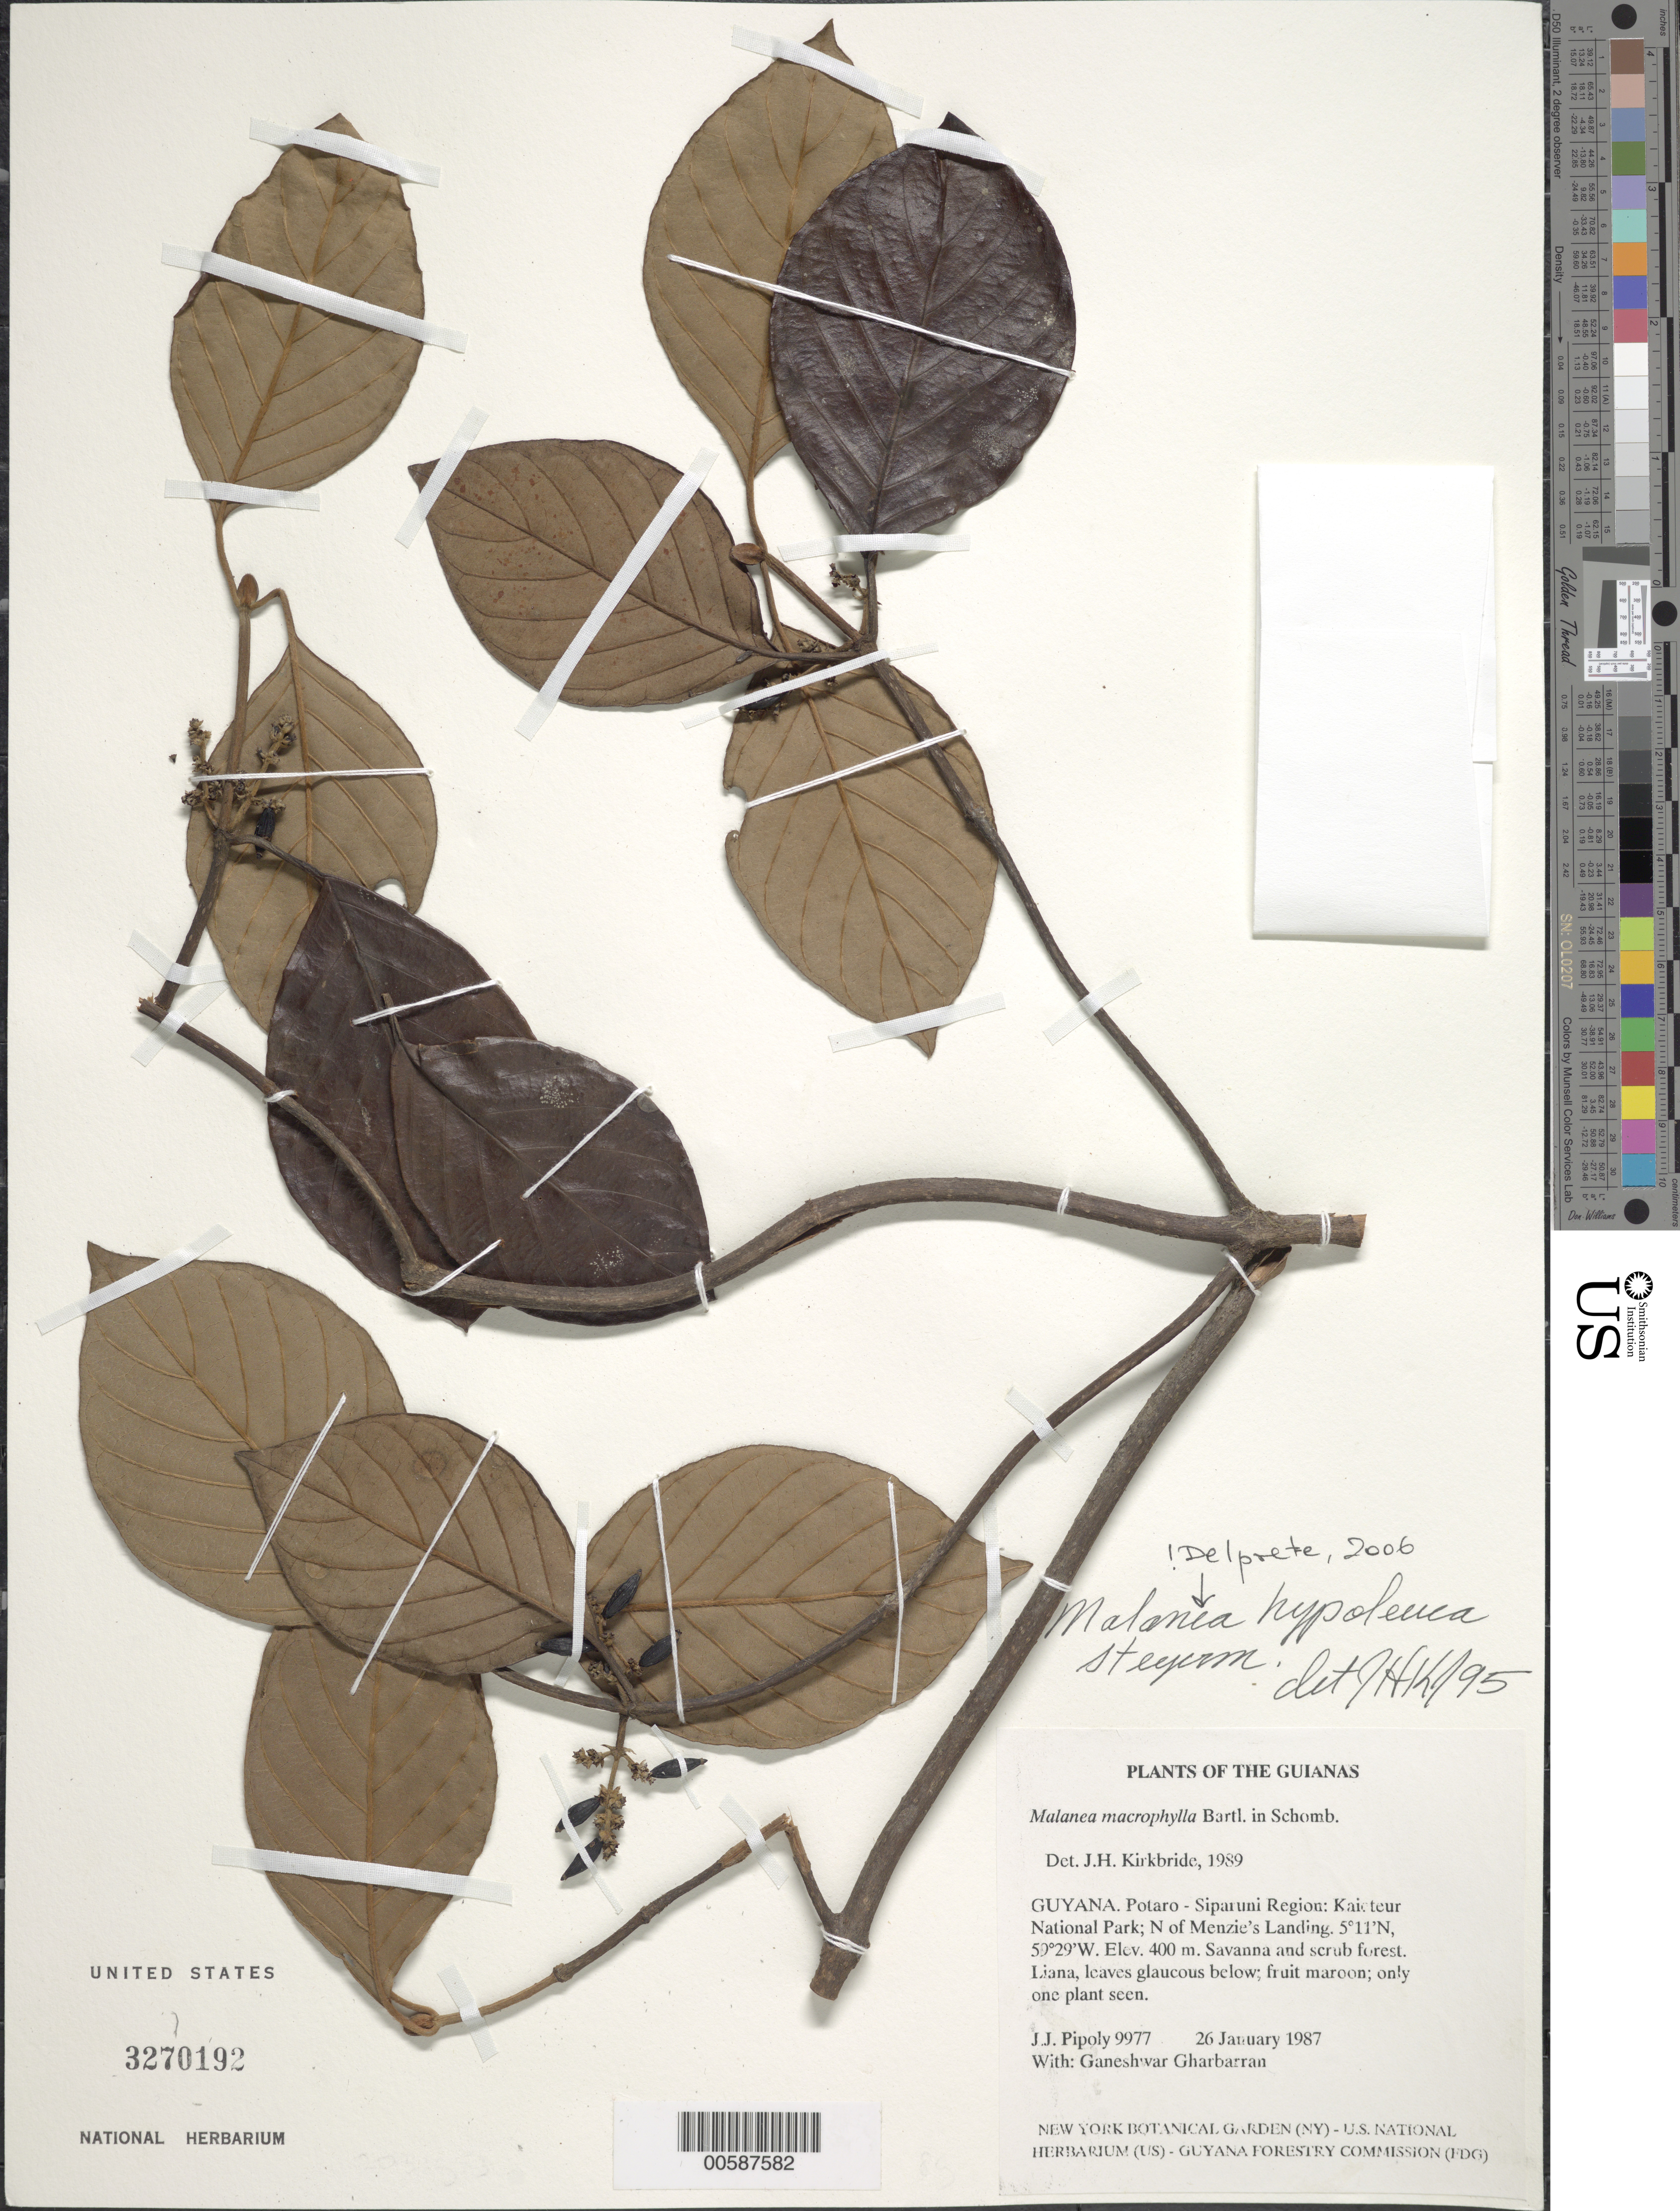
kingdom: Plantae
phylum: Tracheophyta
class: Magnoliopsida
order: Gentianales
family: Rubiaceae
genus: Malanea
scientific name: Malanea hypoleuca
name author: Steyerm.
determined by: Delprete, P. G., Herb. de Guyane Cay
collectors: J. J. Pipoly & G. Gharbarran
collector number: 9977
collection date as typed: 26 January 1987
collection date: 1987-01-26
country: Guyana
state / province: Potaro-Siparuni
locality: Kaieteur National Park; N of Menzie's Landing and Kaieteur Falls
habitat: Savanna and scrub forest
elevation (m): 400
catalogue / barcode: US 3270192